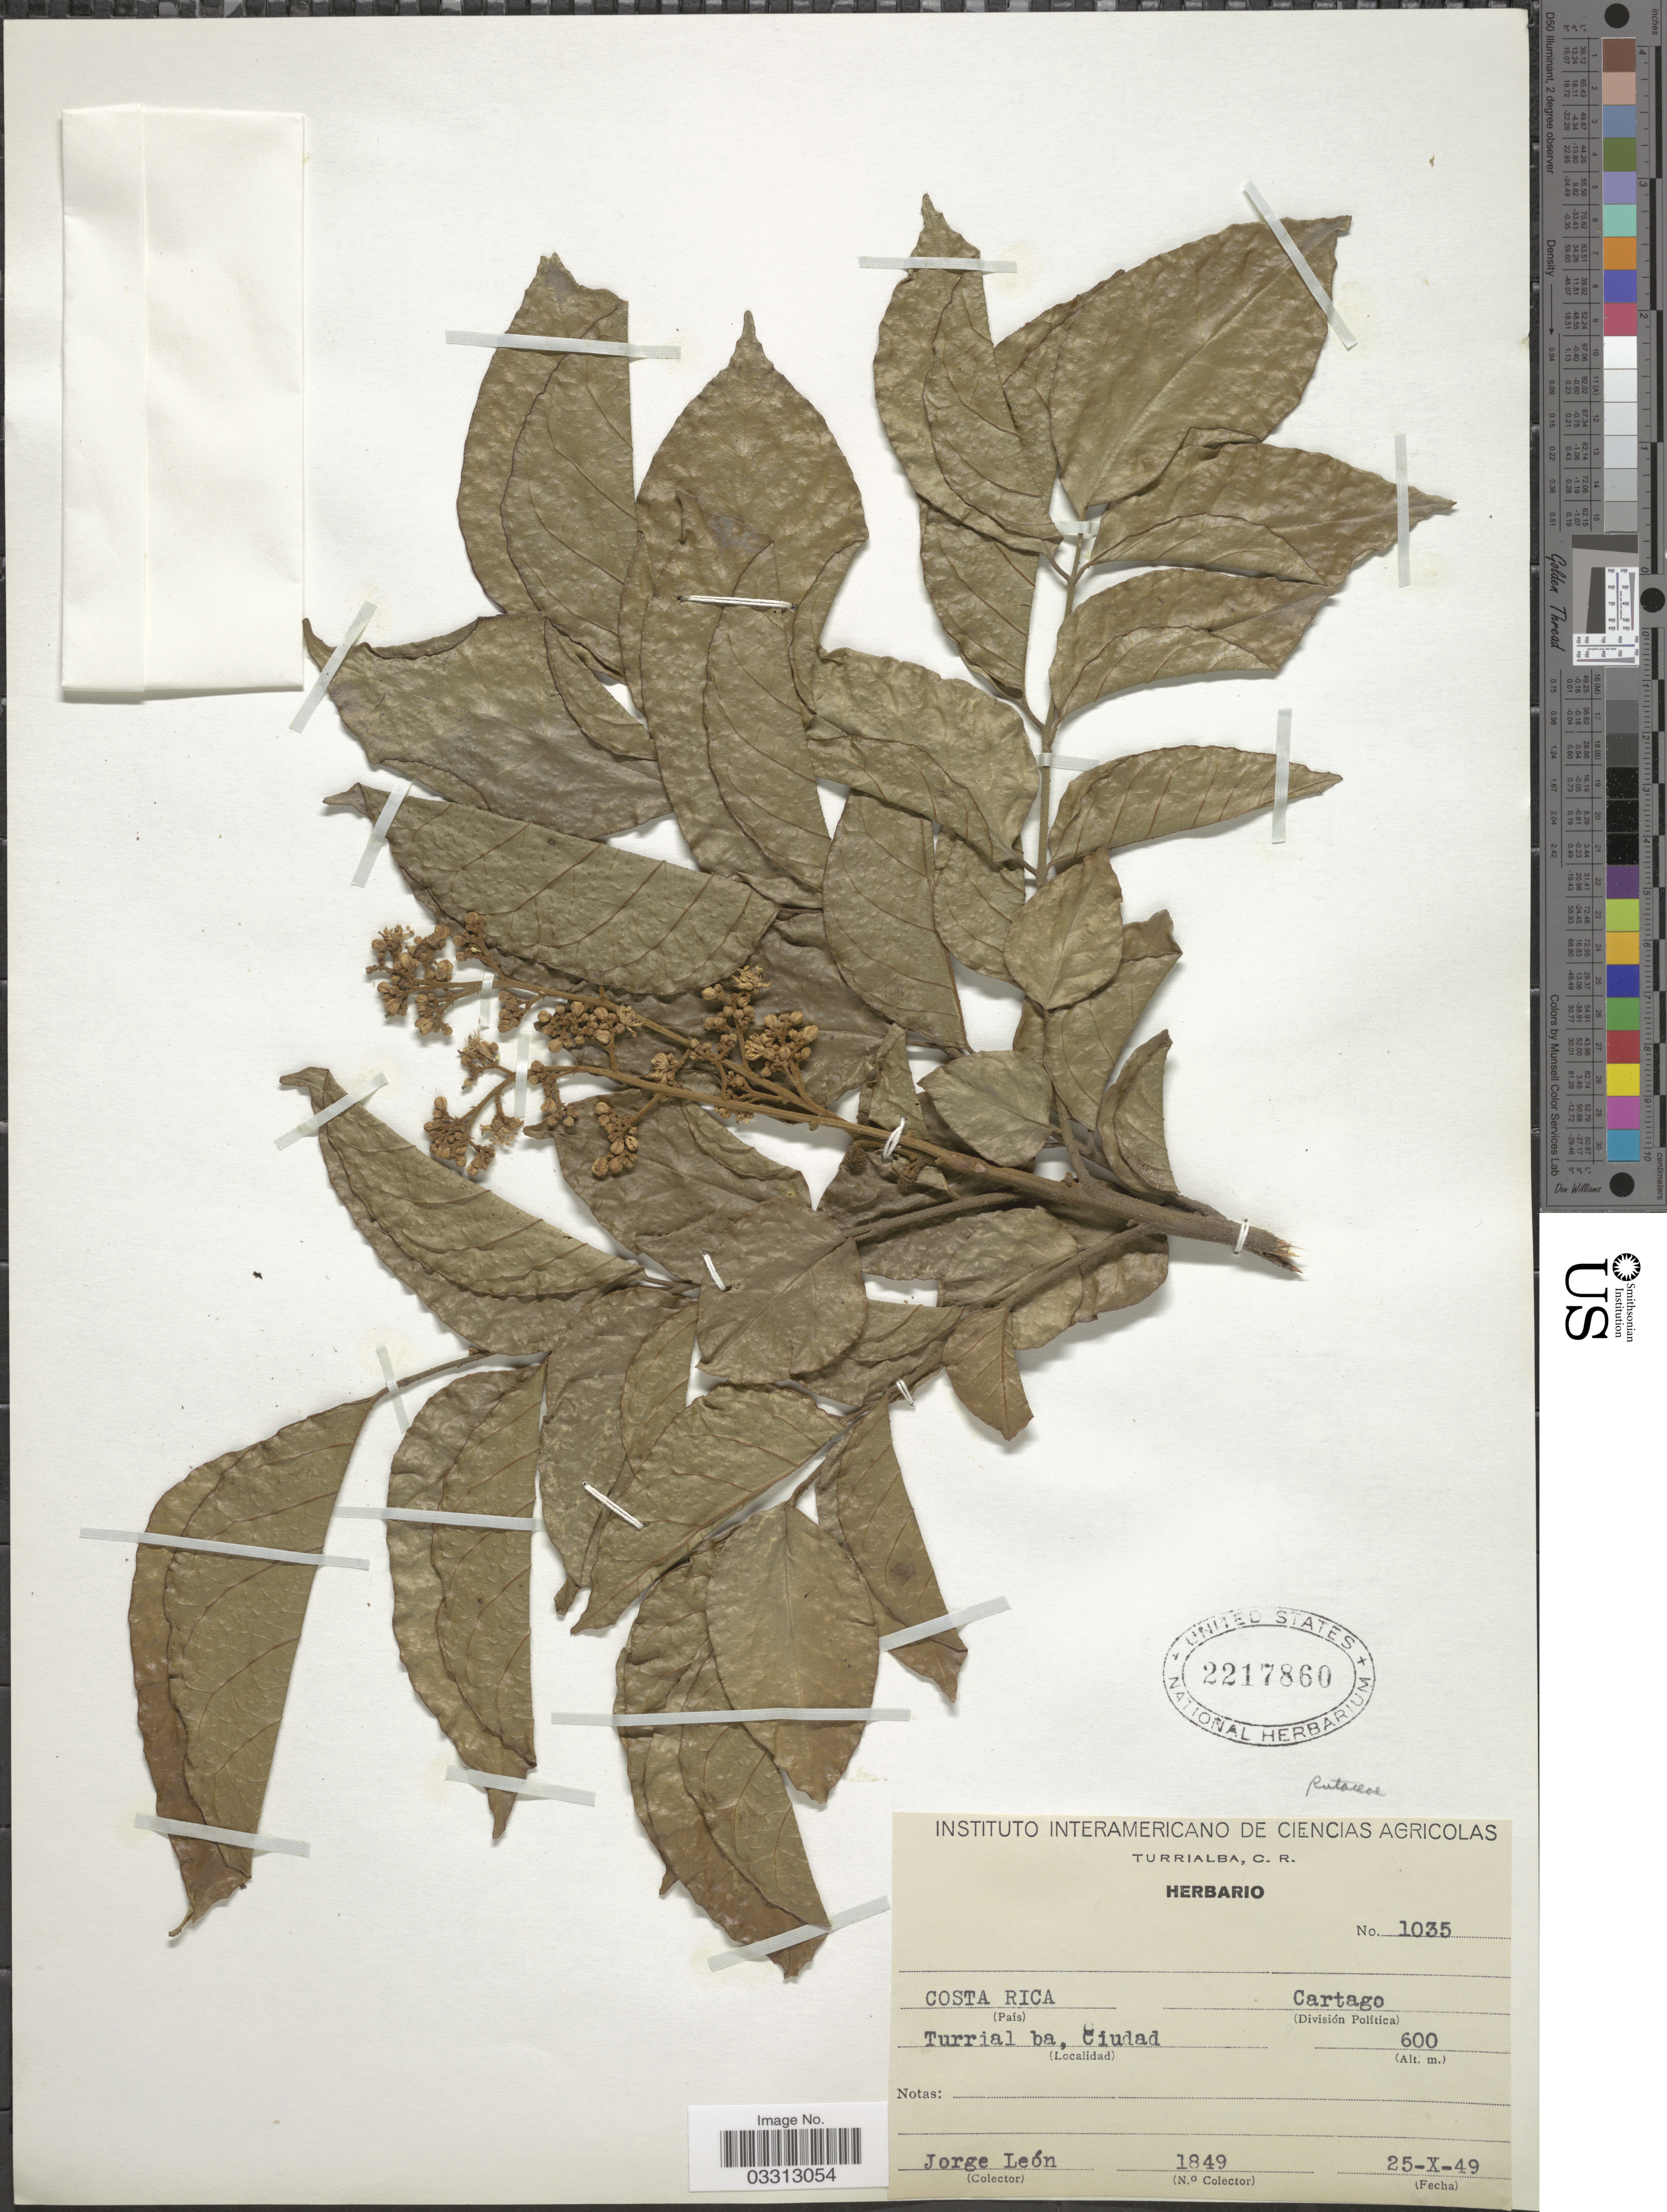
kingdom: Plantae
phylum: Tracheophyta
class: Magnoliopsida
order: Sapindales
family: Rutaceae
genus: Clausena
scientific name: Clausena sp.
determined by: Londoño-Echeverri, Y.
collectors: J. León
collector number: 1849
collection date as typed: Transcribed d/m/y: 25/10/49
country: Costa Rica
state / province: Cartago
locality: Turrialba, Ciudad.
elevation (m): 600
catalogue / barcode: US 2217860